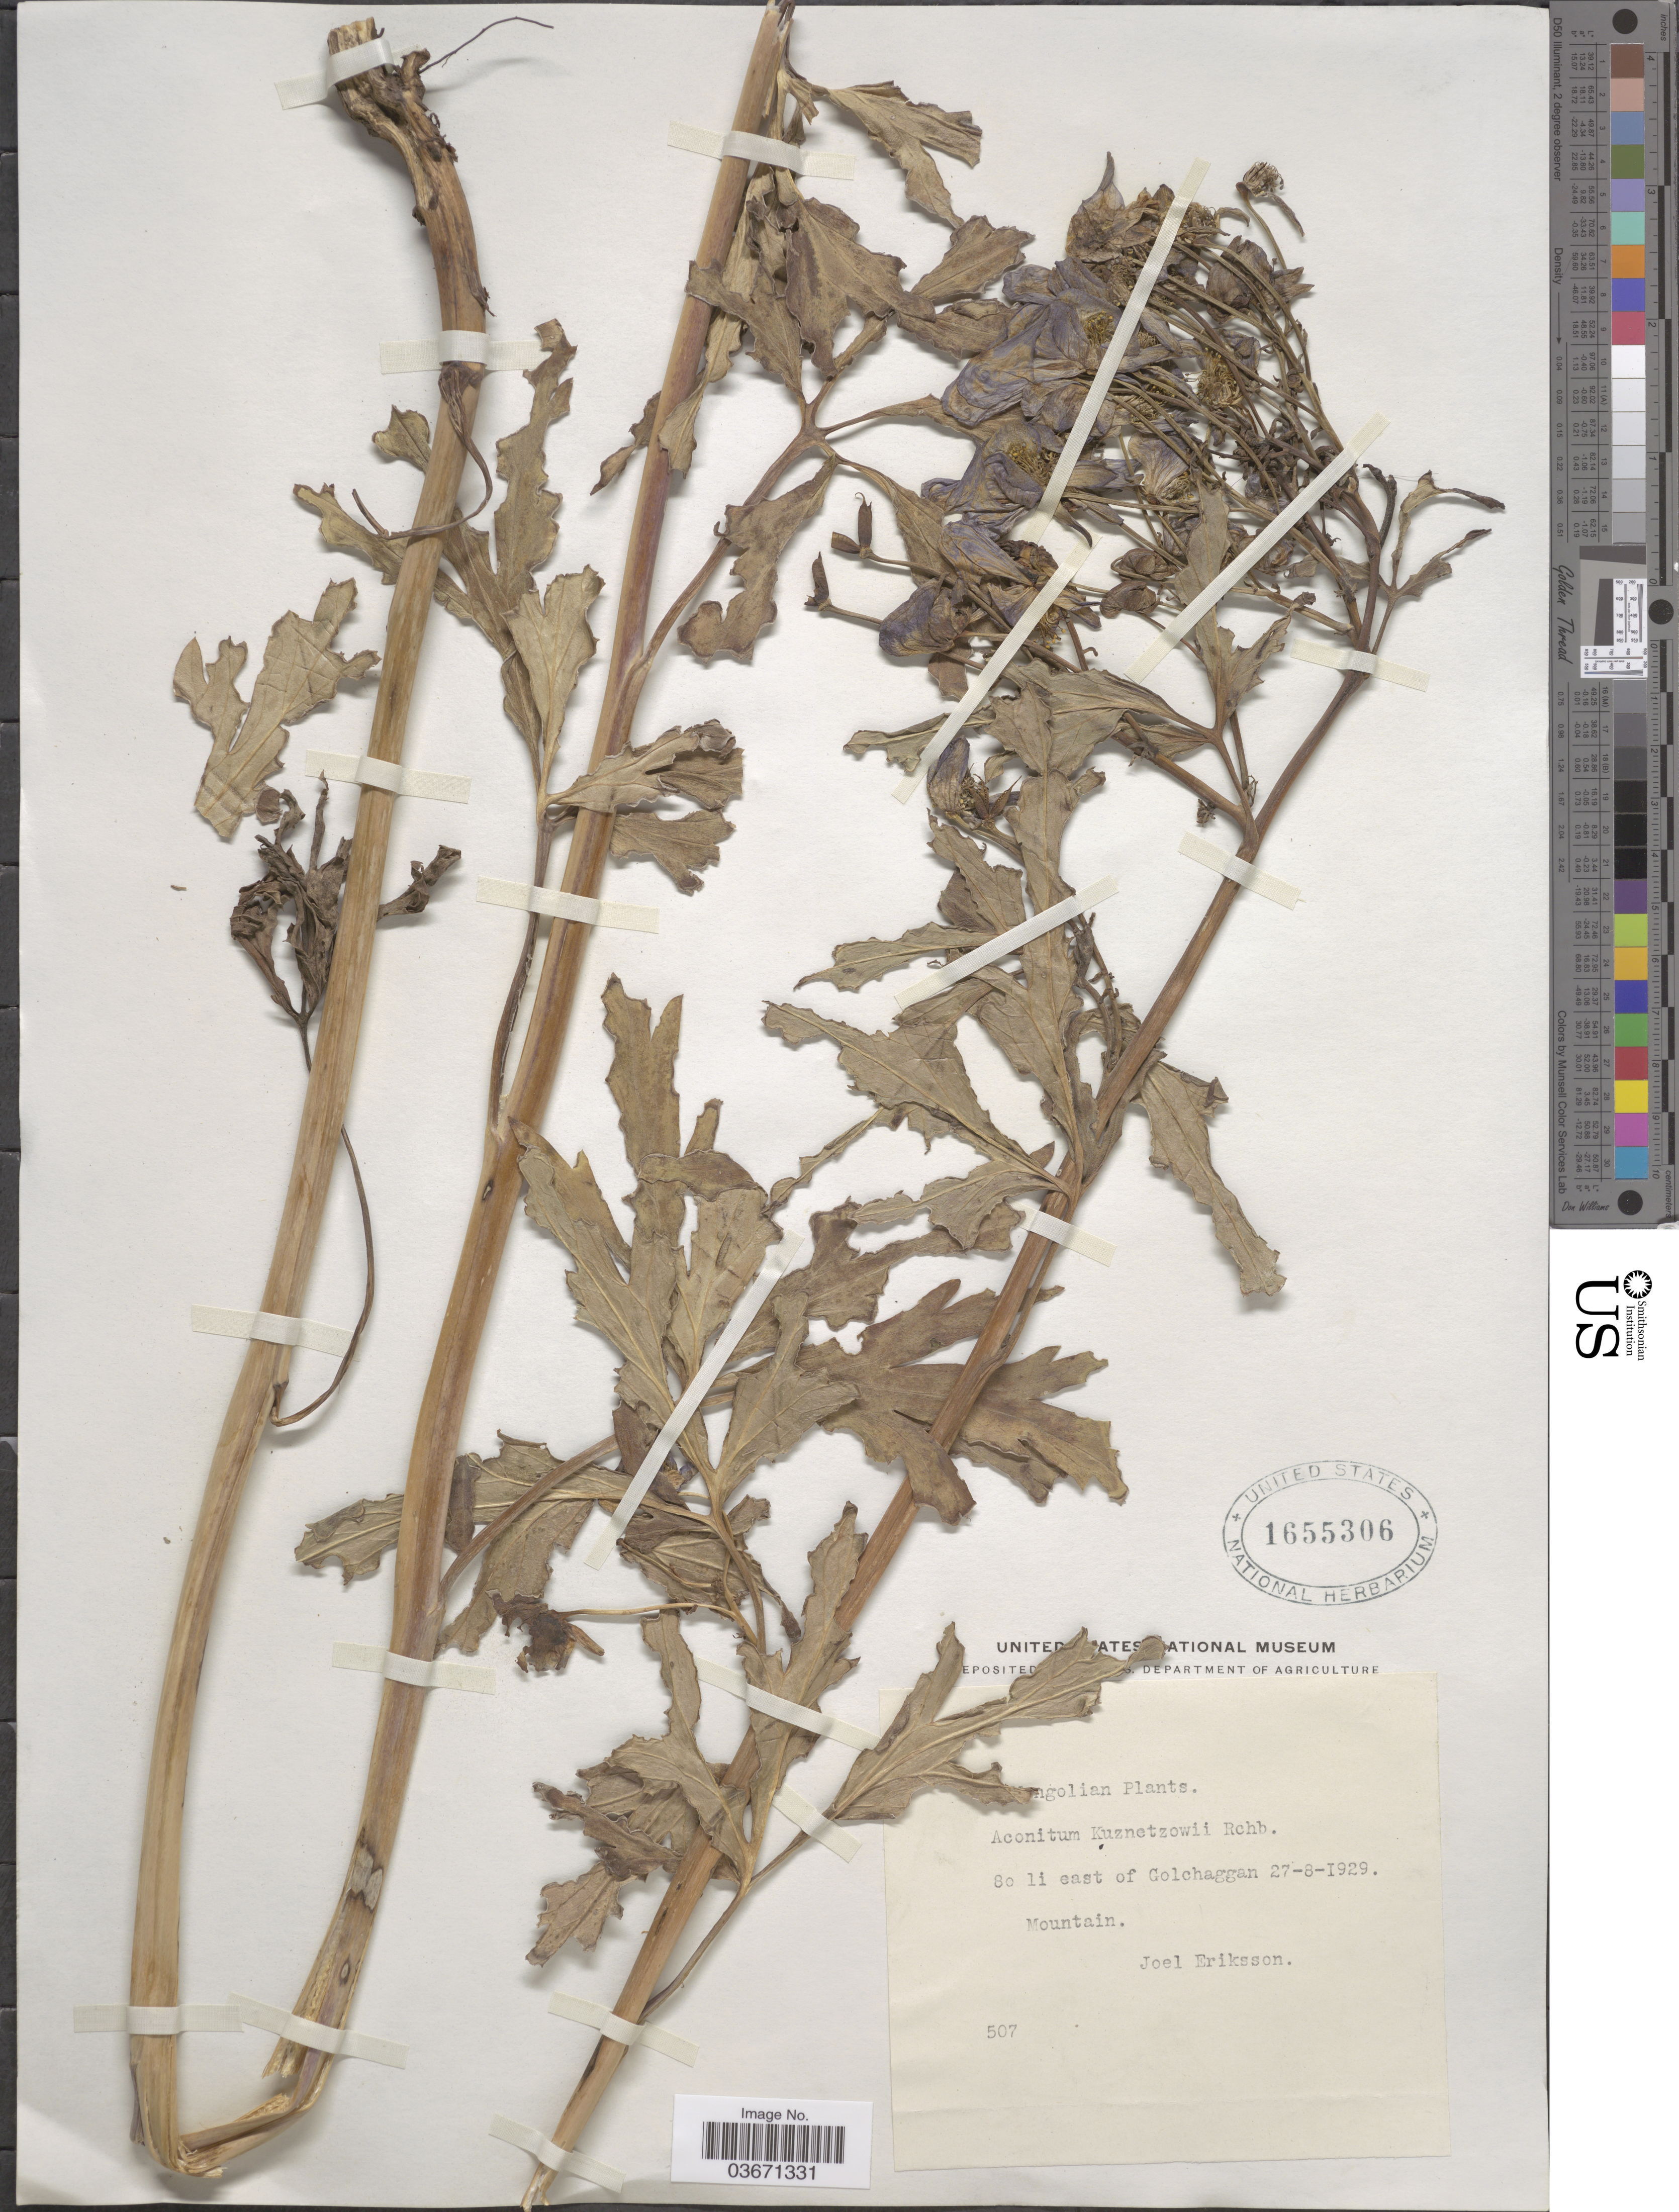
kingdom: Plantae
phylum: Tracheophyta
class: Magnoliopsida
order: Ranunculales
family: Ranunculaceae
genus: Aconitum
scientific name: Aconitum kusnezoffii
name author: Rchb.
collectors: J. Eriksson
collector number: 507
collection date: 1929-08-27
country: Mongolia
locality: [illegible text]ngolian. 80 li east of Golchaggan. Mountain.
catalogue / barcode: US 1655306